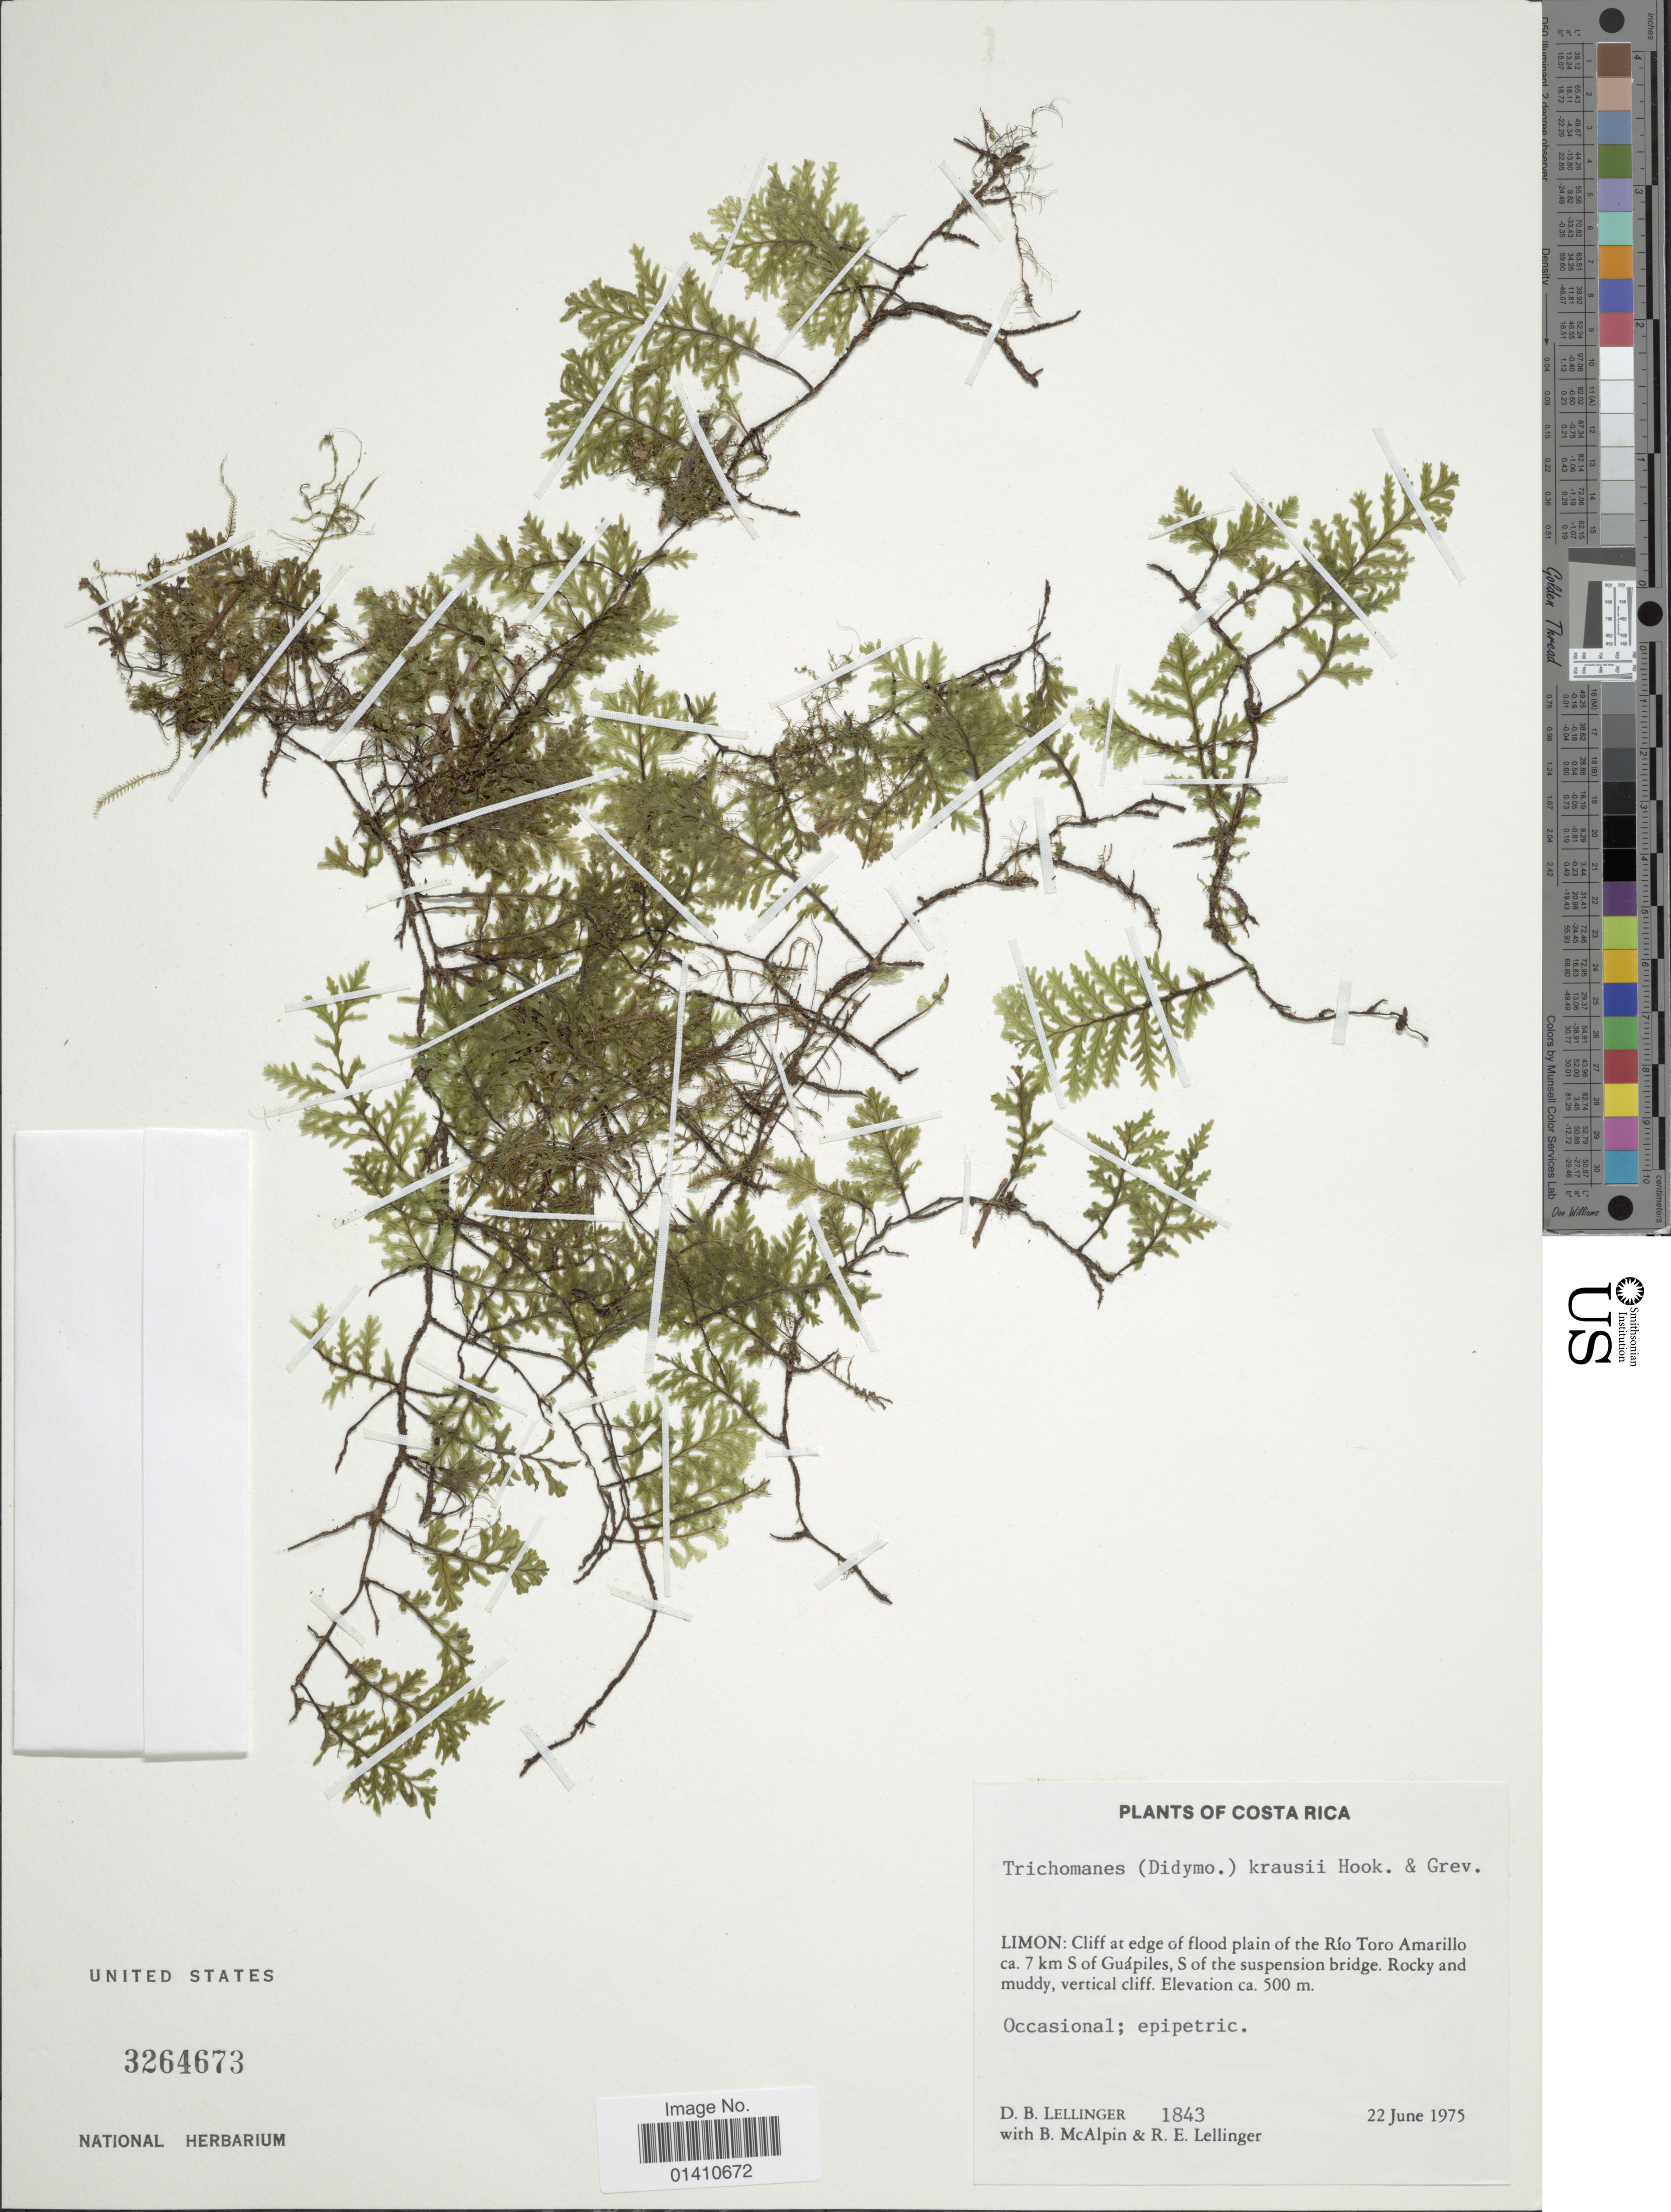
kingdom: Plantae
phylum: Tracheophyta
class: Polypodiopsida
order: Hymenophyllales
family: Hymenophyllaceae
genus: Didymoglossum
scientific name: Didymoglossum kraussii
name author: (Hook. & Grev.) C. Presl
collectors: D. B. Lellinger, B. Mcalpin & R. E. Lellinger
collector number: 1843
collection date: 1975-06-22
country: Costa Rica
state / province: Limón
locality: Cliff at edge of flood plain of the Rio Toro Amarillo 7 km S of Guapiles , S of the suspension bridge. Rocky and muddy, vertical cliff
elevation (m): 500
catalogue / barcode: US 3264673